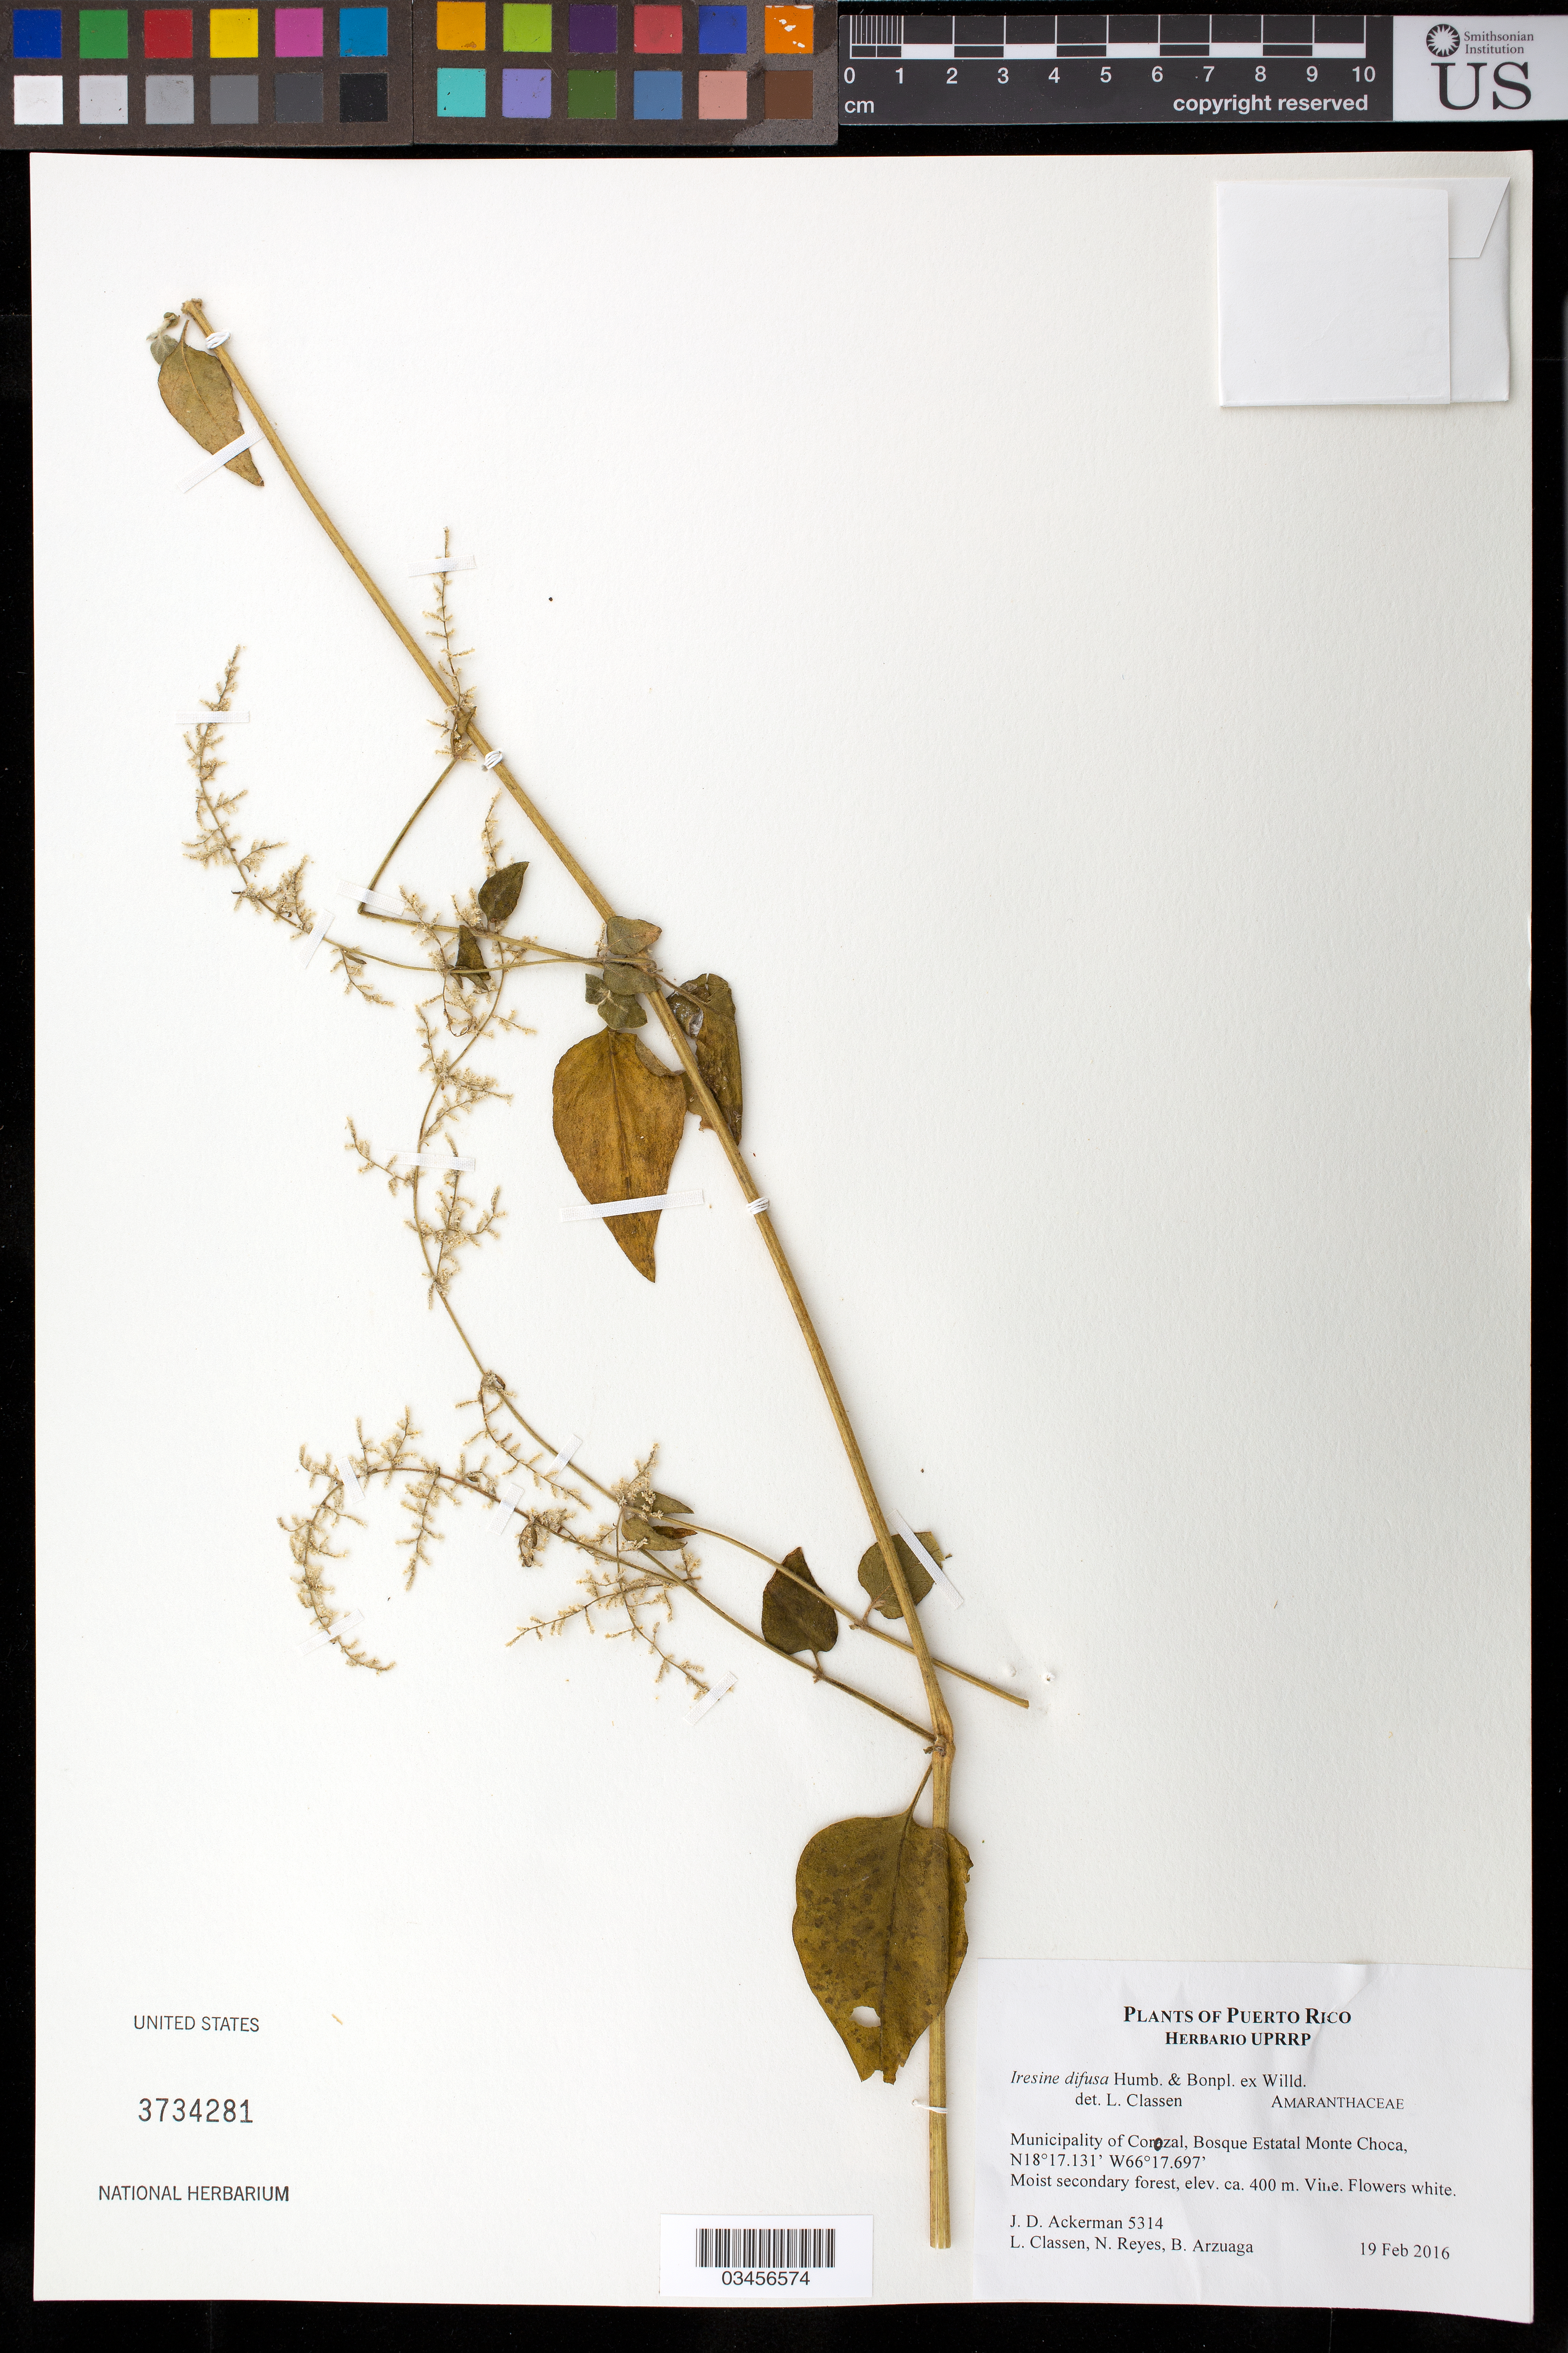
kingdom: Plantae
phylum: Tracheophyta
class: Magnoliopsida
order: Caryophyllales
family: Amaranthaceae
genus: Iresine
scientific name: Iresine diffusa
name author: Humb. & Bonpl. ex Willd.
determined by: Classen, L.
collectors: J. D. Ackerman, L. Classen, N. Reyes & B. Arzuaga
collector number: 5314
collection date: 2016-02-19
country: Puerto Rico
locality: Munincipality of Corozal, Bosque Estatal Monte Choca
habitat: Moist secondary forest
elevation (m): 400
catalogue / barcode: US 3734281